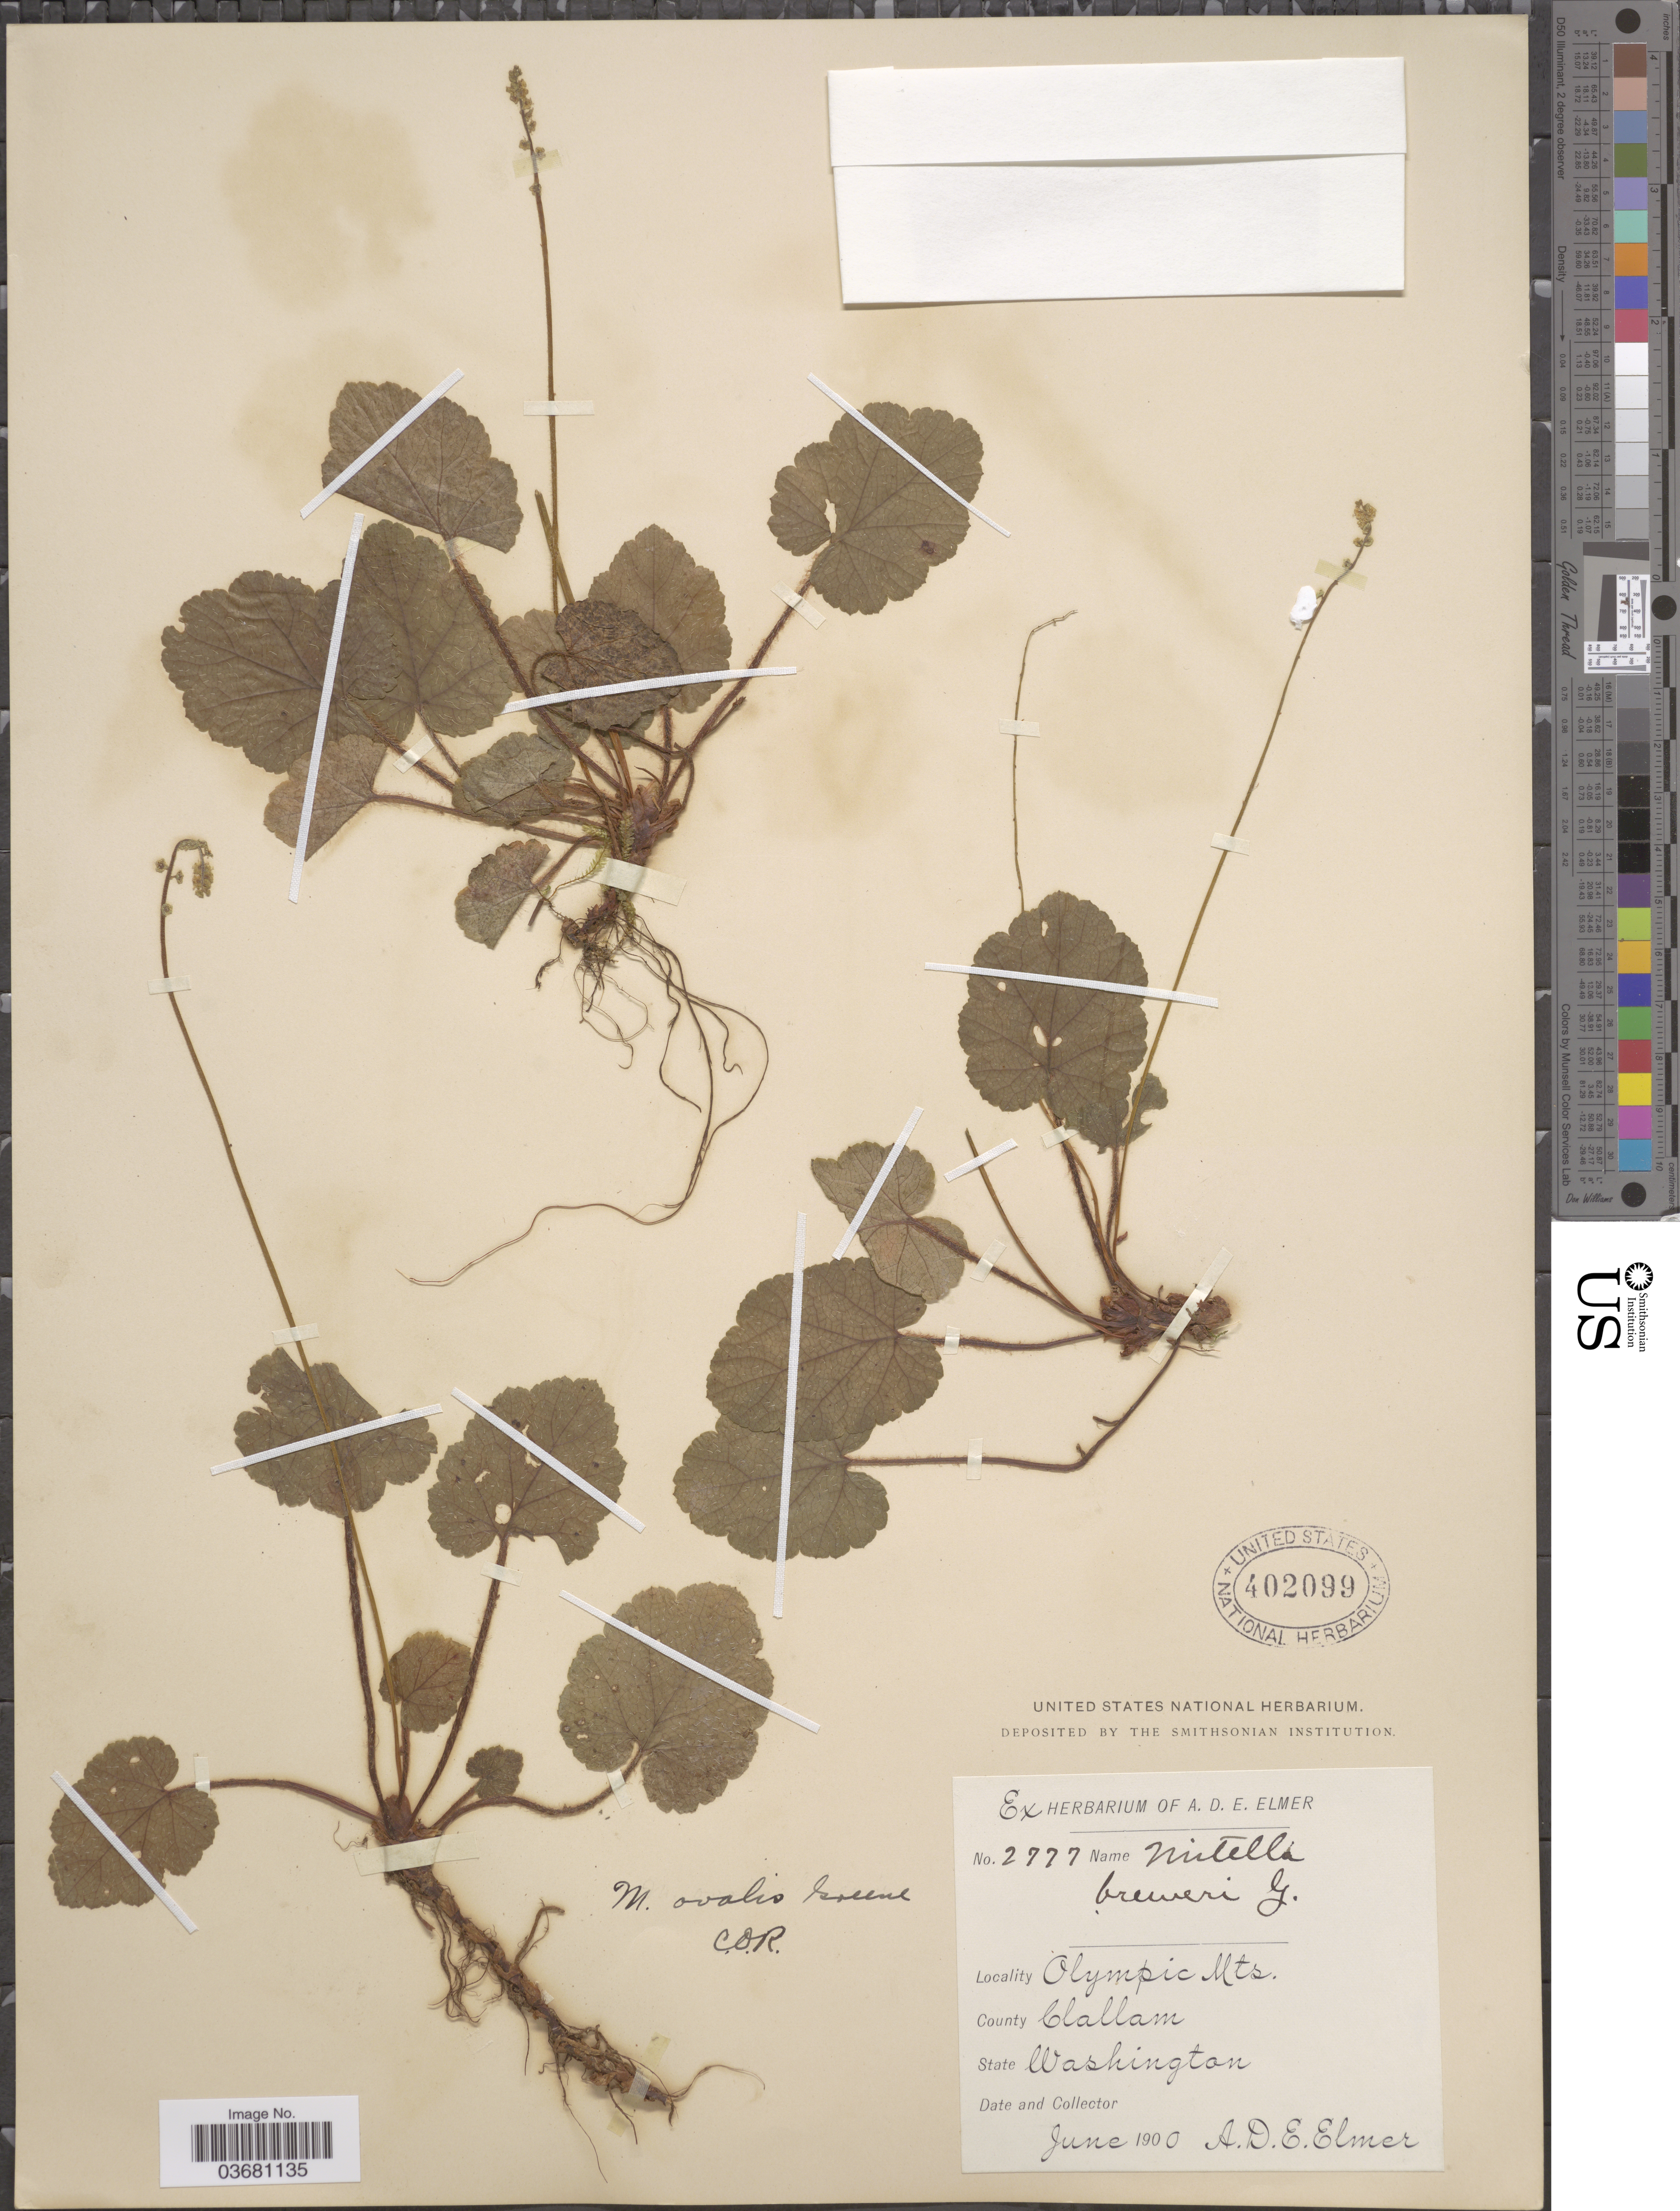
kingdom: Plantae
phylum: Tracheophyta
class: Magnoliopsida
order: Saxifragales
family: Saxifragaceae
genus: Mitella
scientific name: Mitella breweri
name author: A. Gray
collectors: A. D. E. Elmer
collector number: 2777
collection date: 1900-06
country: United States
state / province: Washington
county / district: Clallam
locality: Olympic Mts. County Clallam.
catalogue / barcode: US 402099